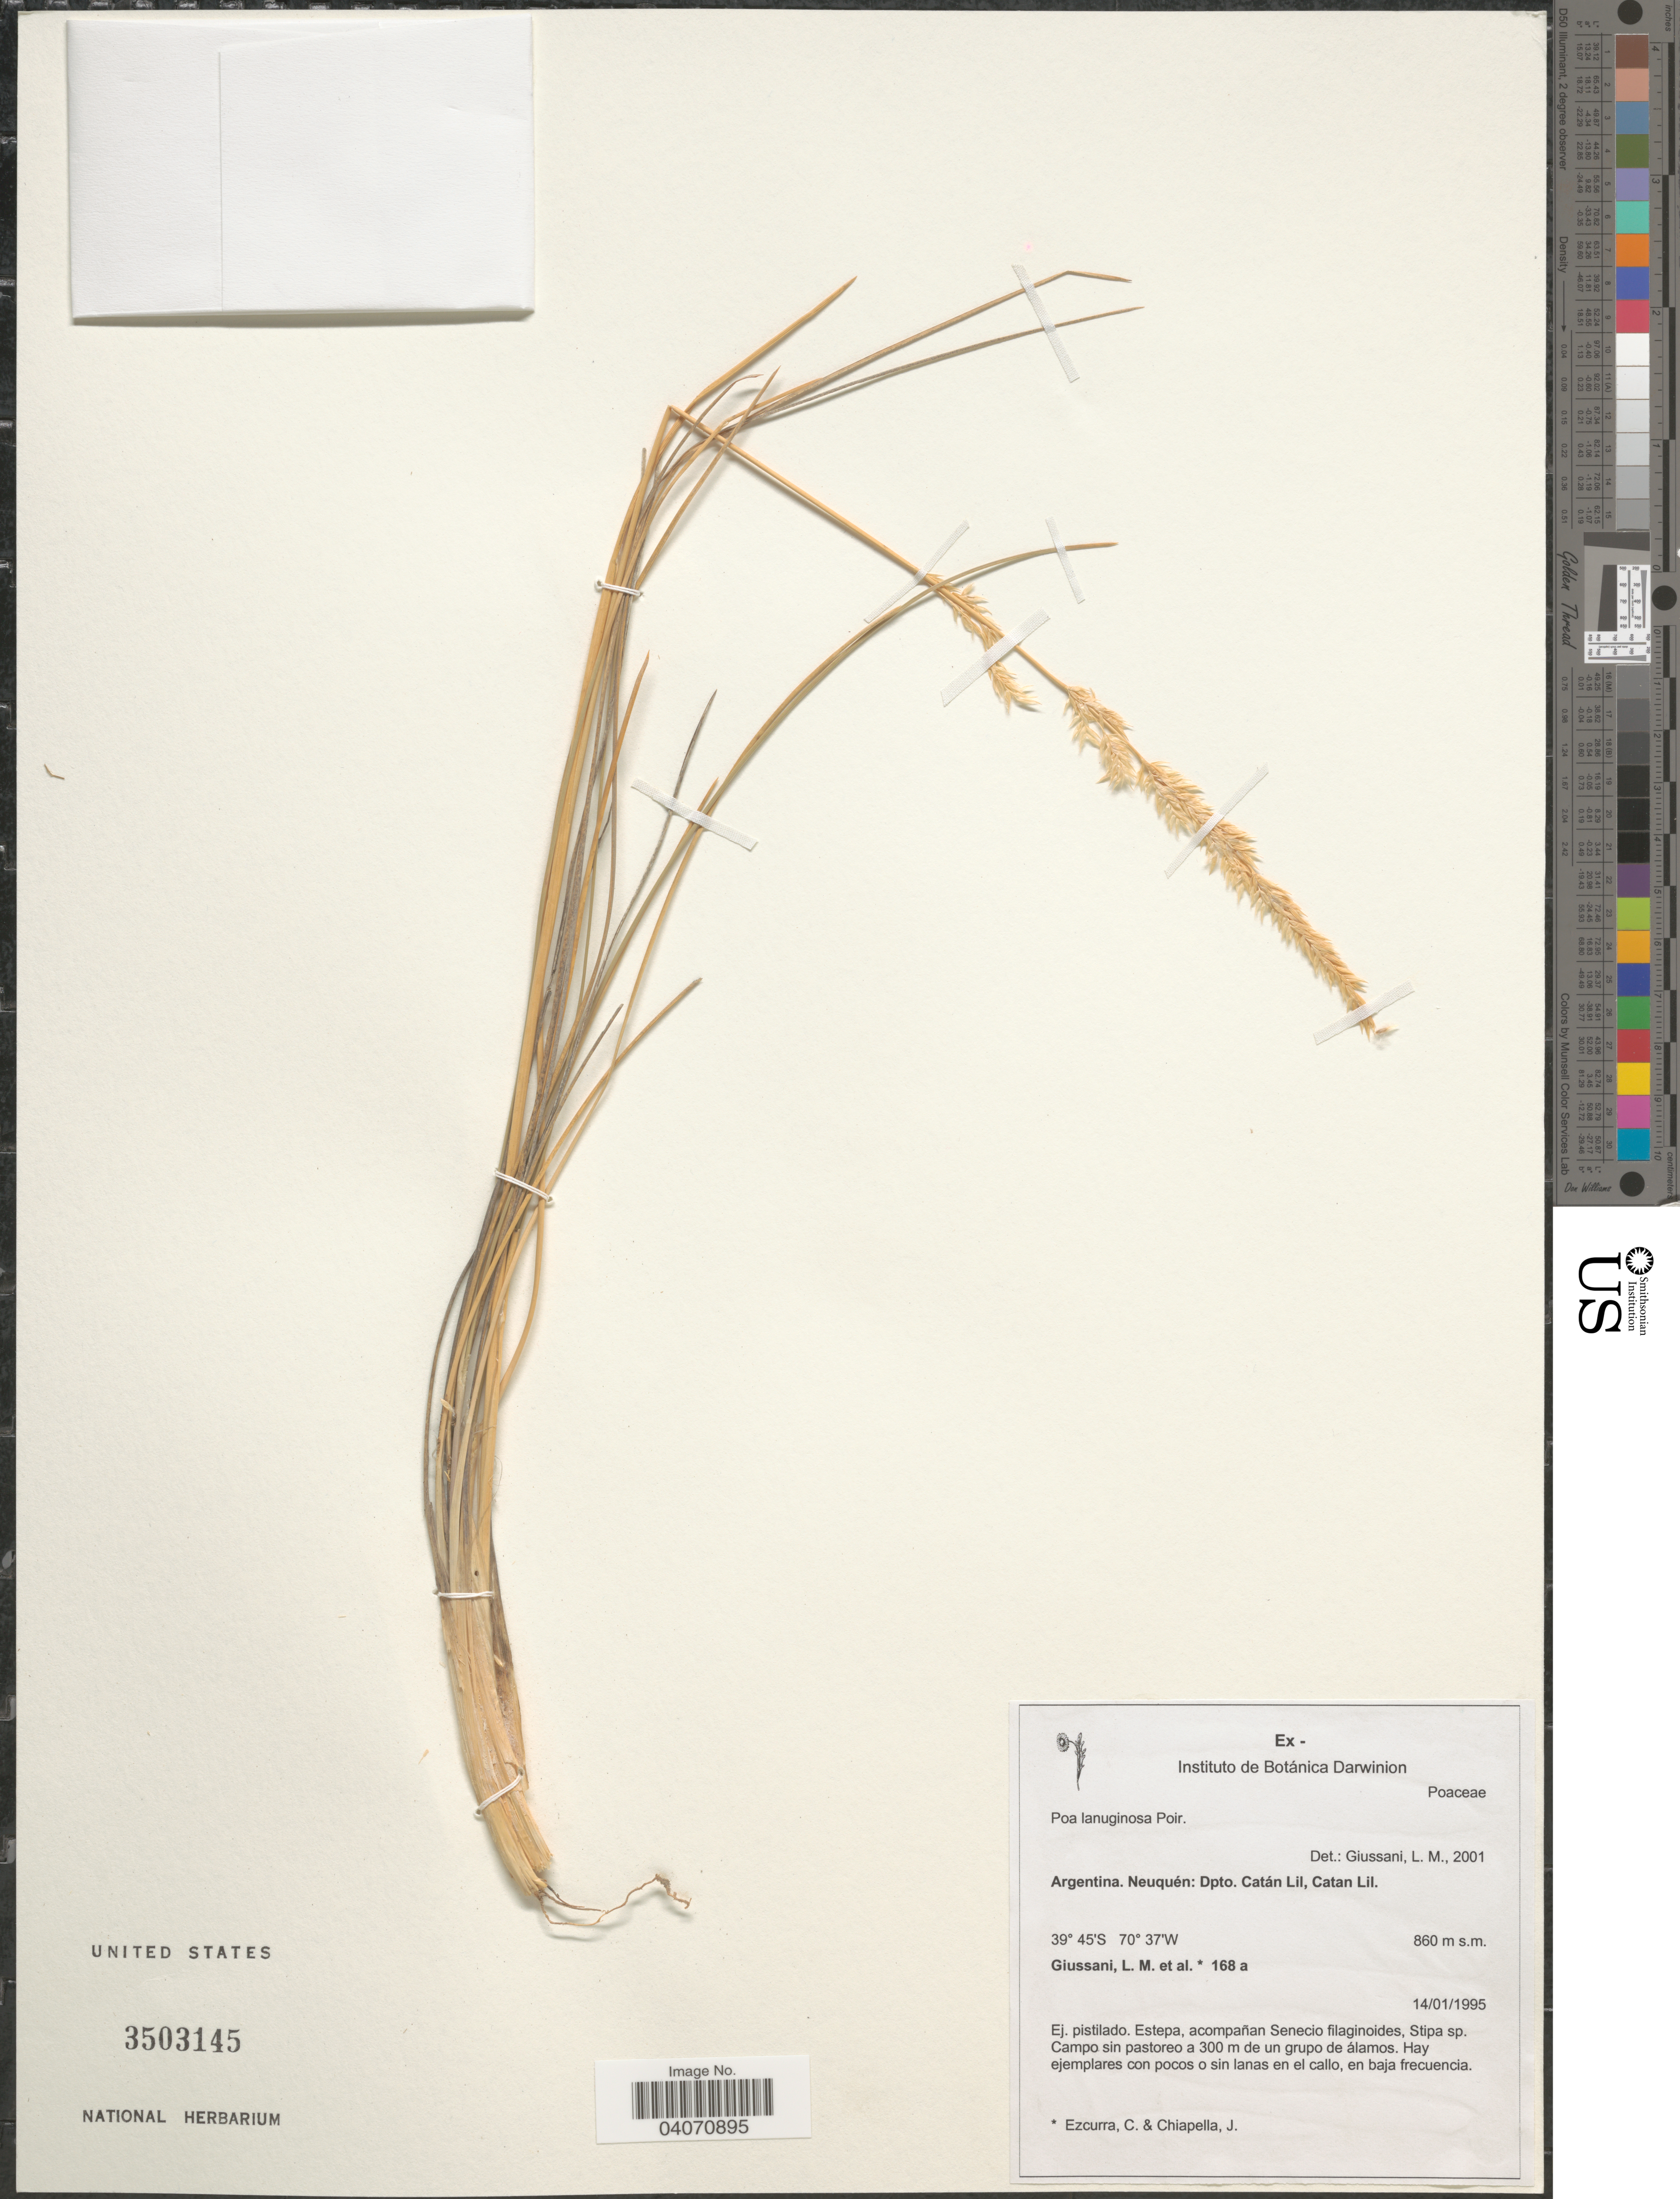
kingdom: Plantae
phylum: Tracheophyta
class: Liliopsida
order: Poales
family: Poaceae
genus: Poa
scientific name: Poa lanuginosa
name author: Poir.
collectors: L. Giussani, C. Ezcurra & J. Chiapella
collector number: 168a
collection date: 1995-01-14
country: Argentina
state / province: Neuquen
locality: Dpto. Catán Lil, Catan Lil.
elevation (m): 860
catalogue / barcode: US 3503145